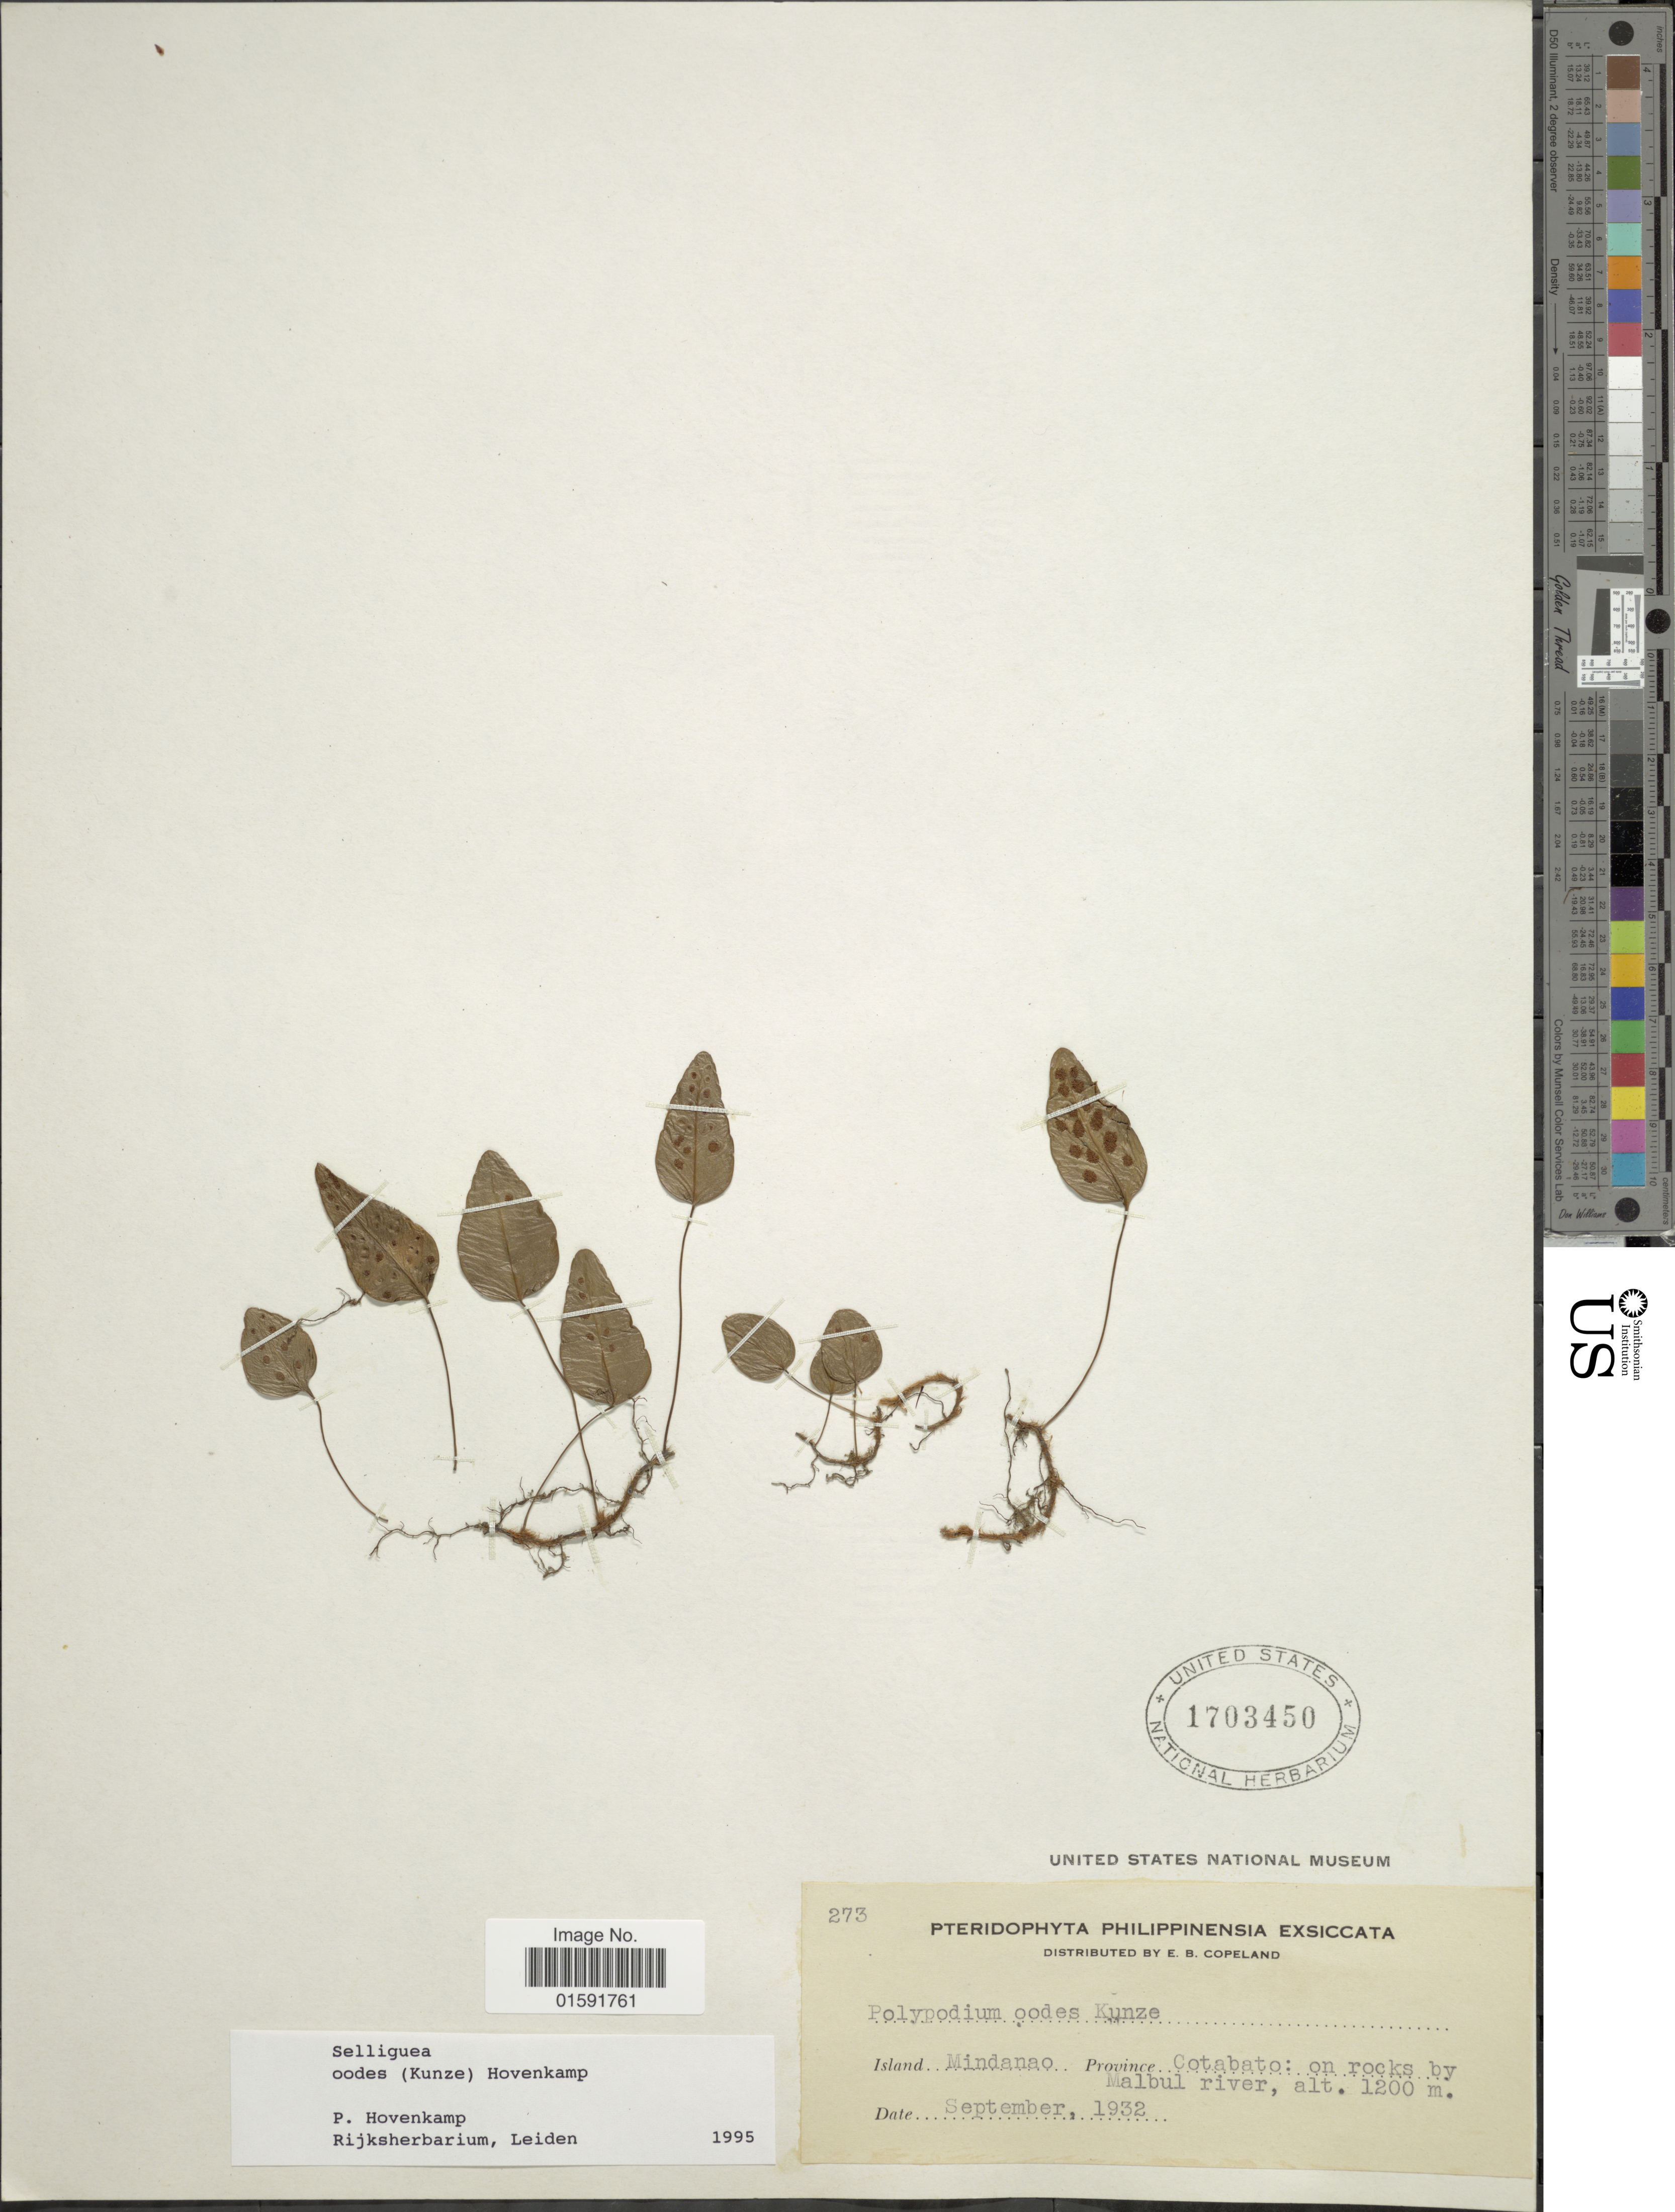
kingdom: Plantae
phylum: Tracheophyta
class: Polypodiopsida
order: Polypodiales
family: Polypodiaceae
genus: Selliguea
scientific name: Selliguea oodes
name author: (Kunze) Hovenkamp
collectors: E. B. Copeland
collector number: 273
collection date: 1932-09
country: Philippines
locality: Mindanao, Cotabato: on rocks by Malbul river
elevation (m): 1200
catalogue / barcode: US 1703450